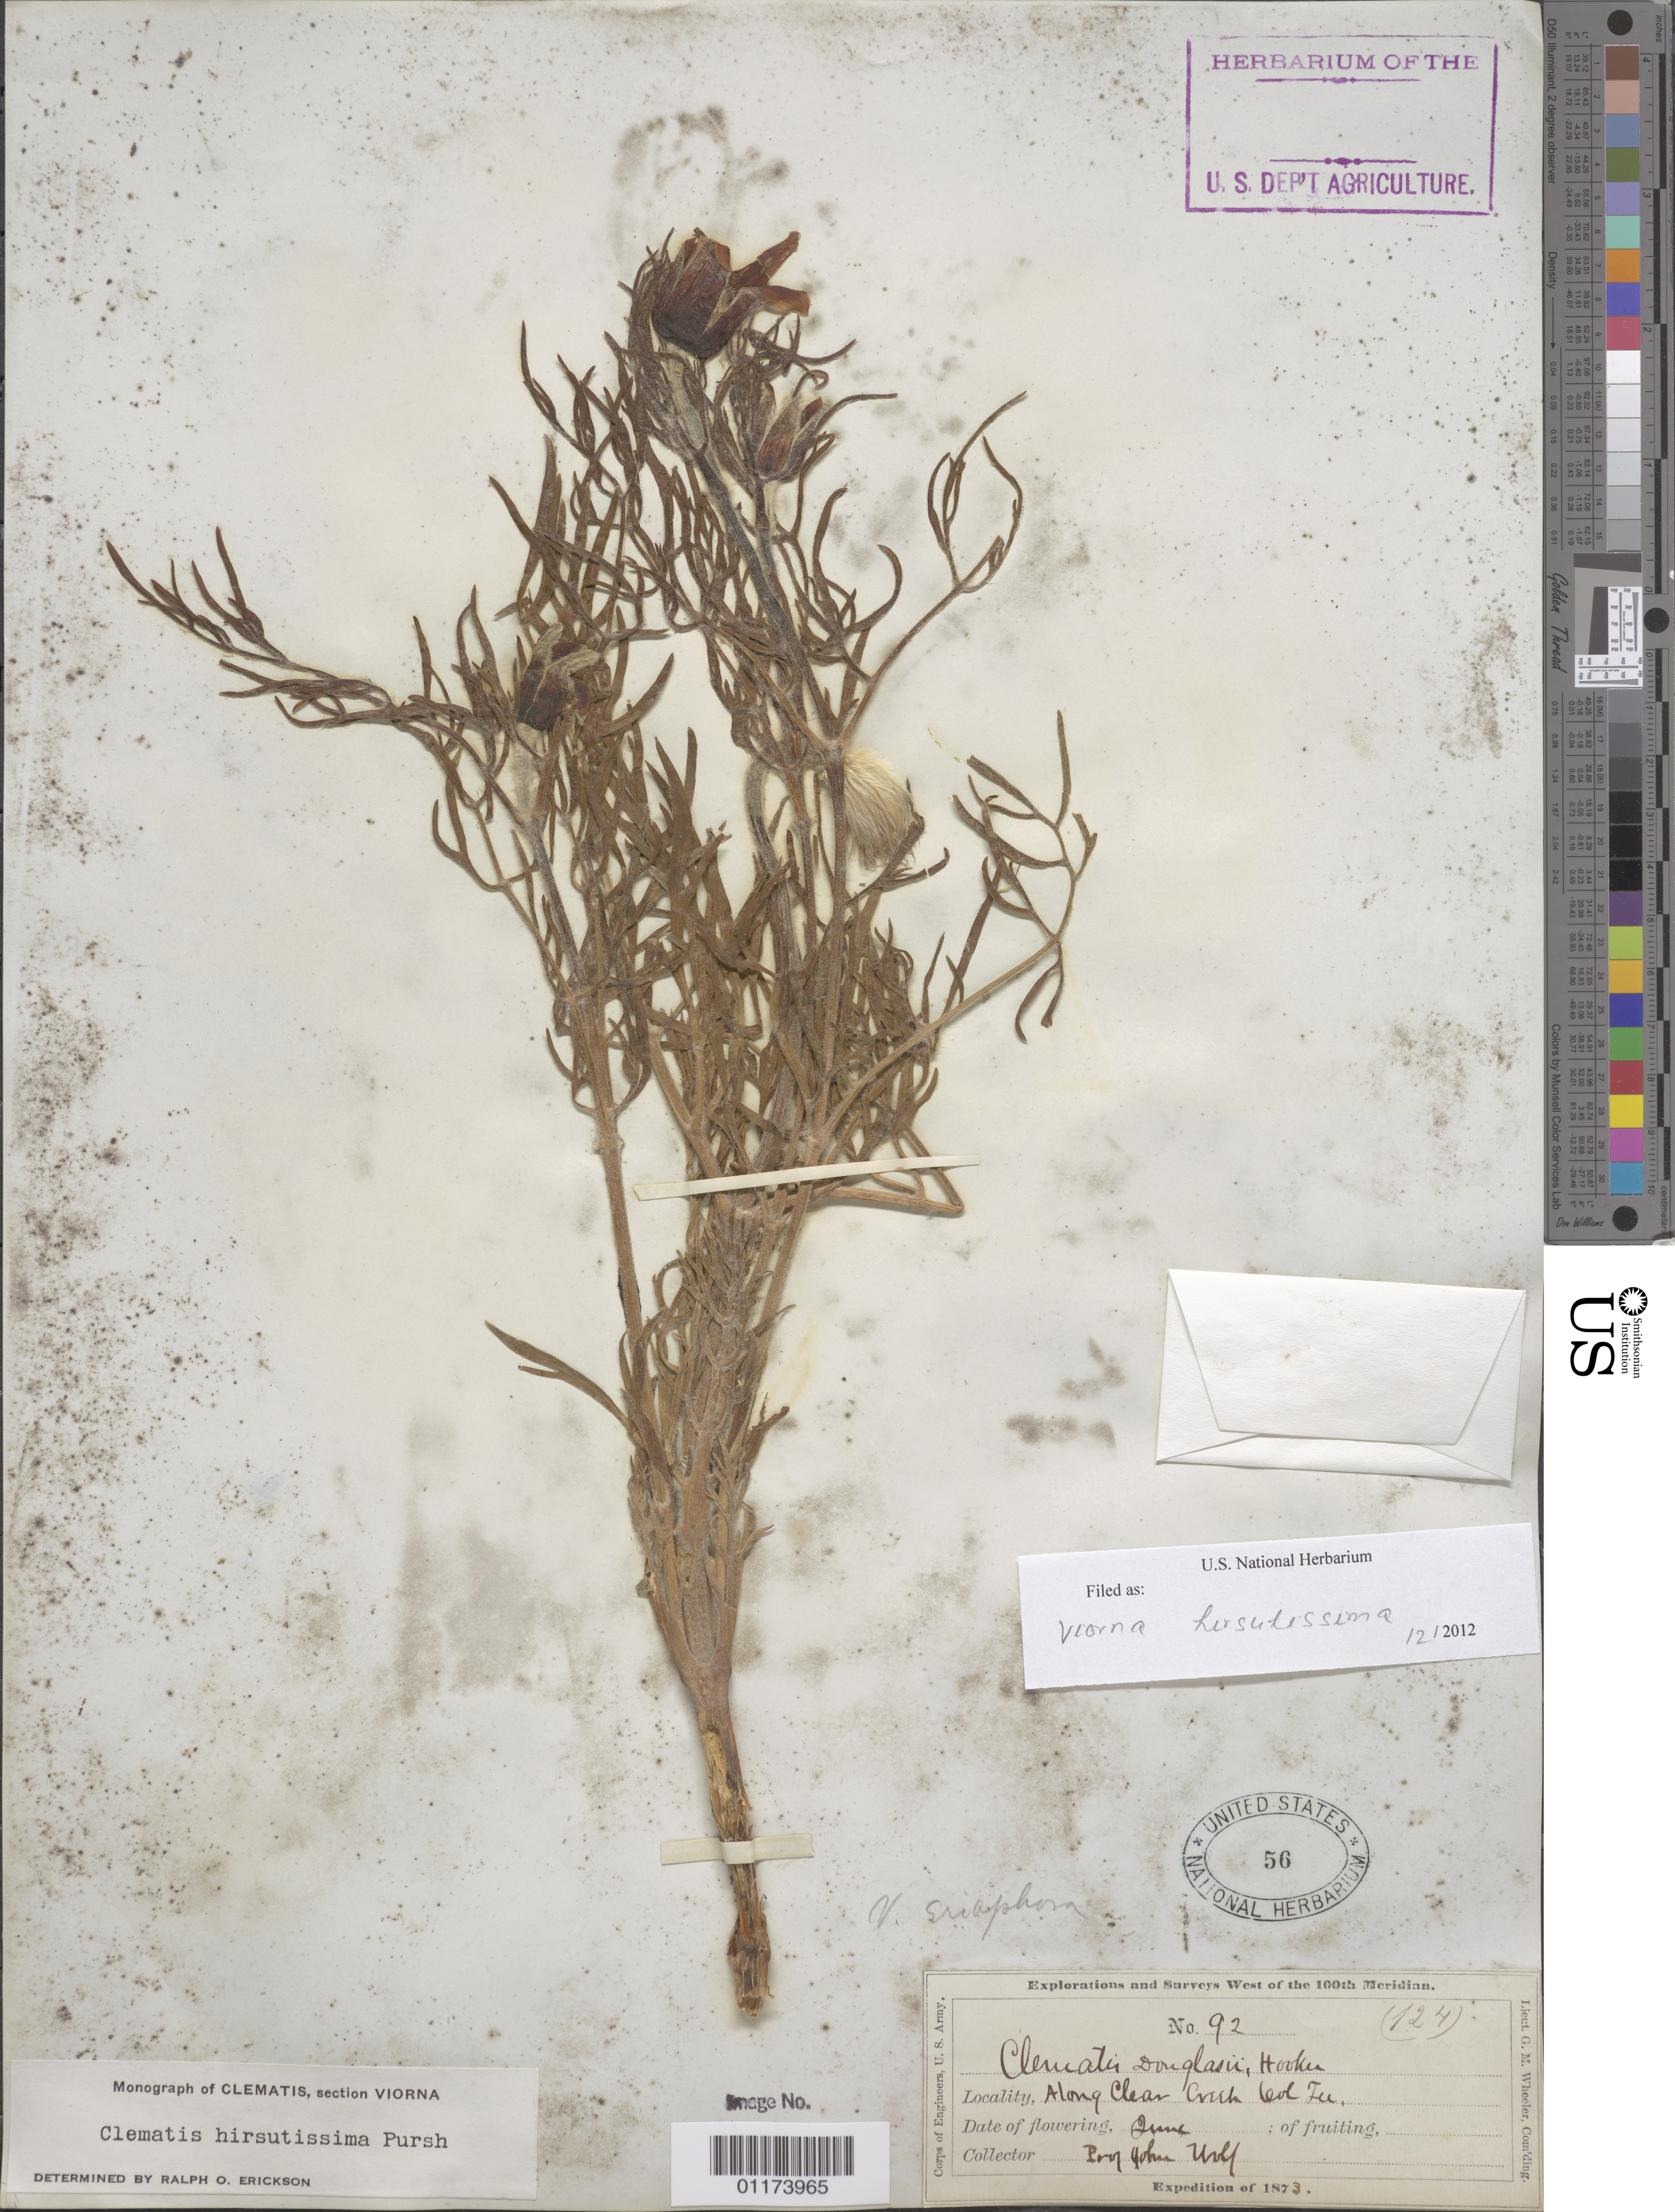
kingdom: Plantae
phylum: Tracheophyta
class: Magnoliopsida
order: Ranunculales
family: Ranunculaceae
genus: Clematis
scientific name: Clematis hirsutissima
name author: Prush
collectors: J. Wolf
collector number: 92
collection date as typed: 1873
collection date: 1873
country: United States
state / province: Colorado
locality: Clear Creek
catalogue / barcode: US 56